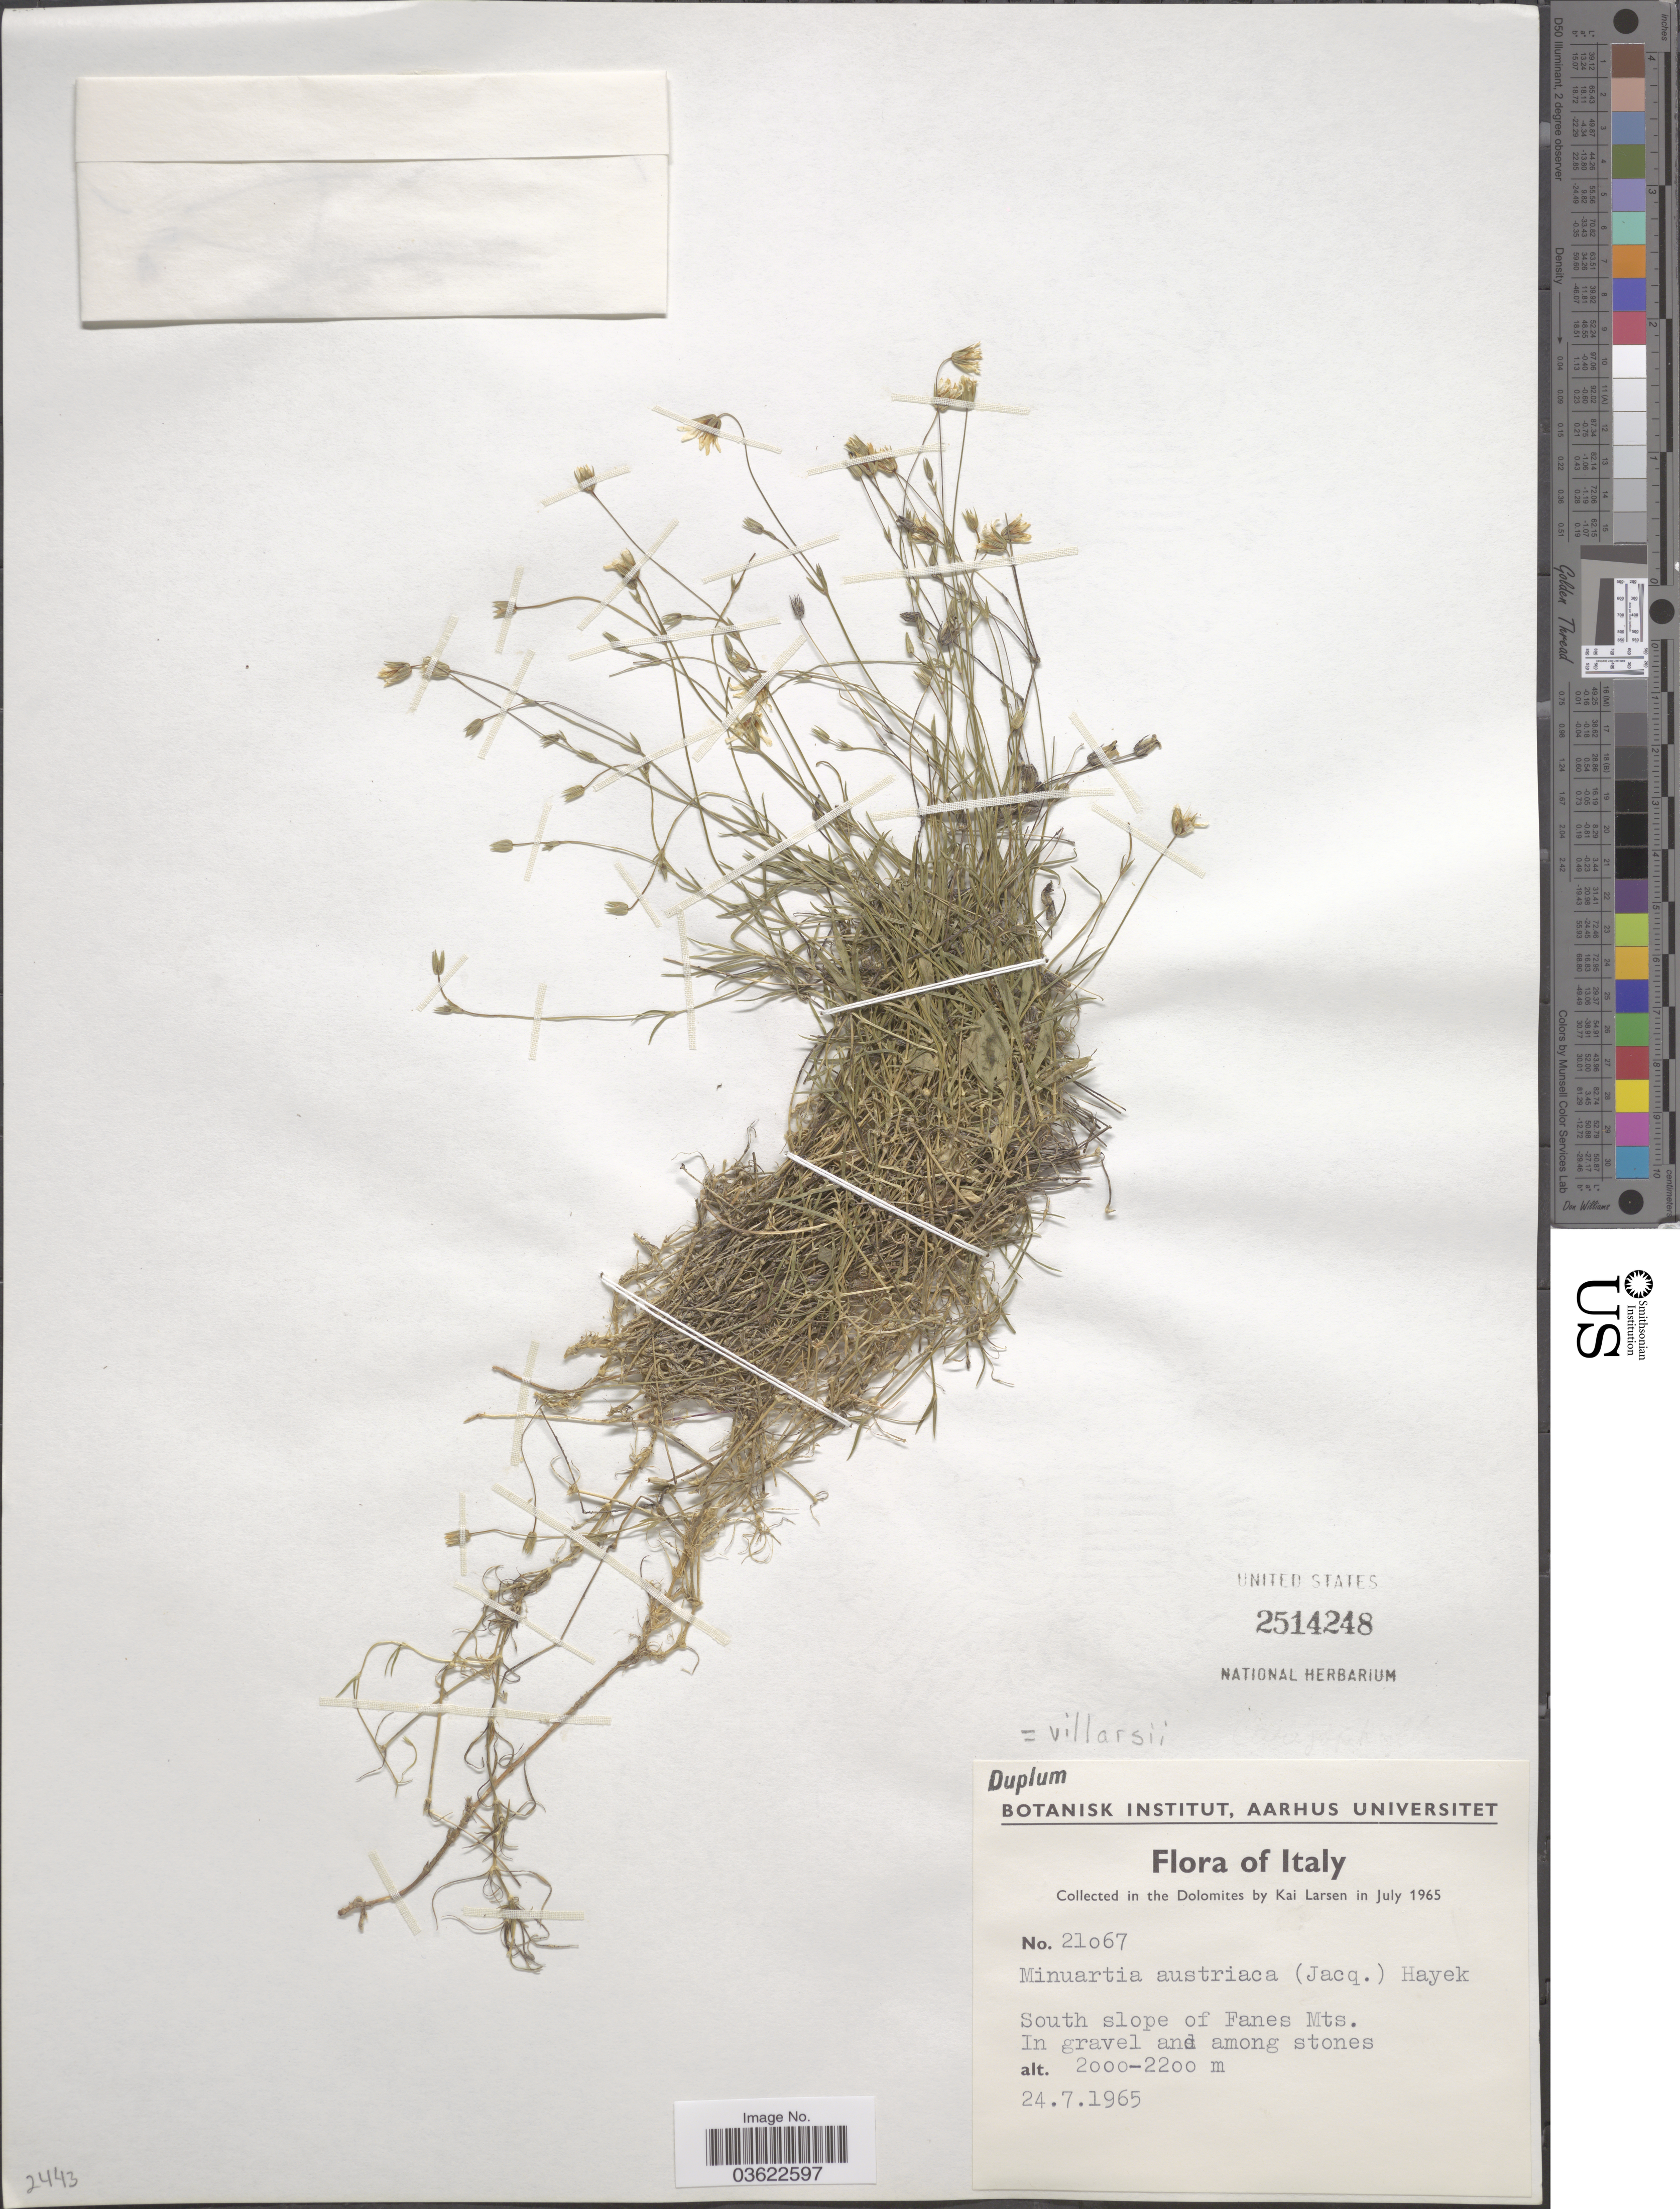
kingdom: Plantae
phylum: Tracheophyta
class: Magnoliopsida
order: Caryophyllales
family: Caryophyllaceae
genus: Arenaria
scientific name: Arenaria villarsii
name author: Balb.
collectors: K. Larsen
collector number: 21067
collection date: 1965-07-24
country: Italy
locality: The Dolomites. South slope of Fanes Mts.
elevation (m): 2000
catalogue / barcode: US 2514248